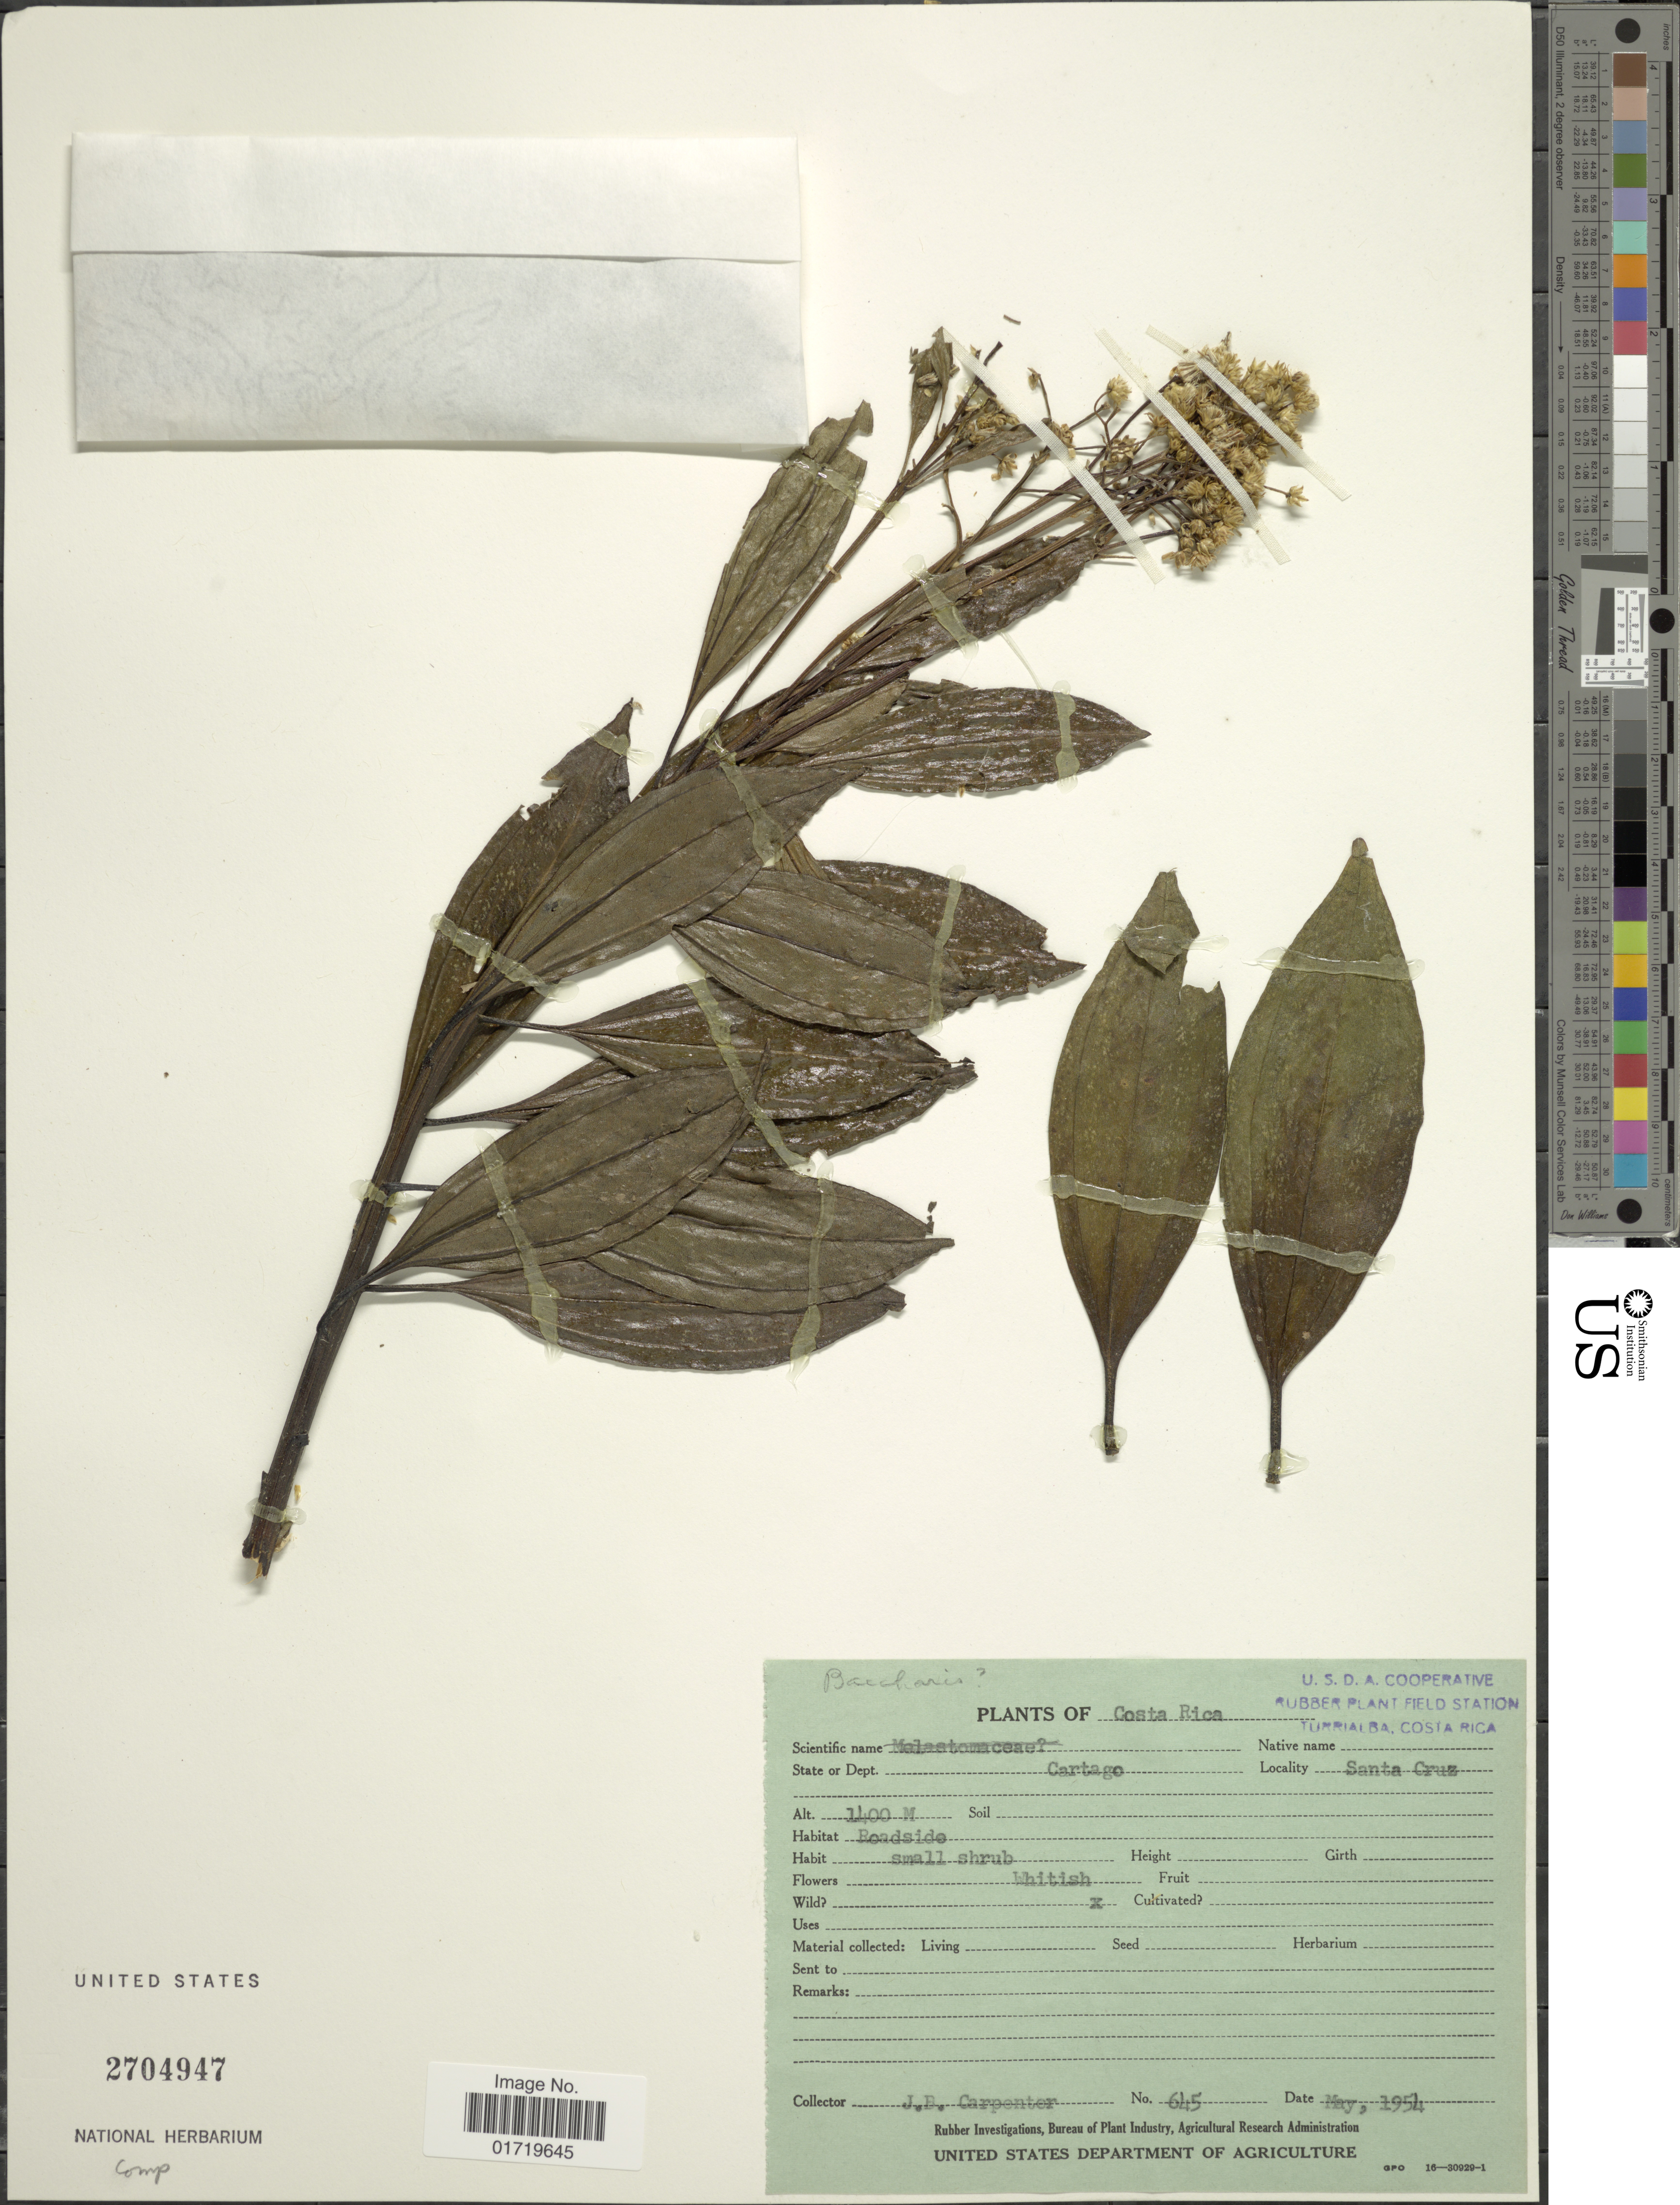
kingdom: Plantae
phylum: Tracheophyta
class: Magnoliopsida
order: Asterales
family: Asteraceae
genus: Baccharis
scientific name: Baccharis pedunculata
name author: (Mill.) Cabrera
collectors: J. Carpenter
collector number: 645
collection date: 1954-05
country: Costa Rica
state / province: Cartago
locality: State or Dept. Cartago, Santa Cruz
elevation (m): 1400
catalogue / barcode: US 2704947